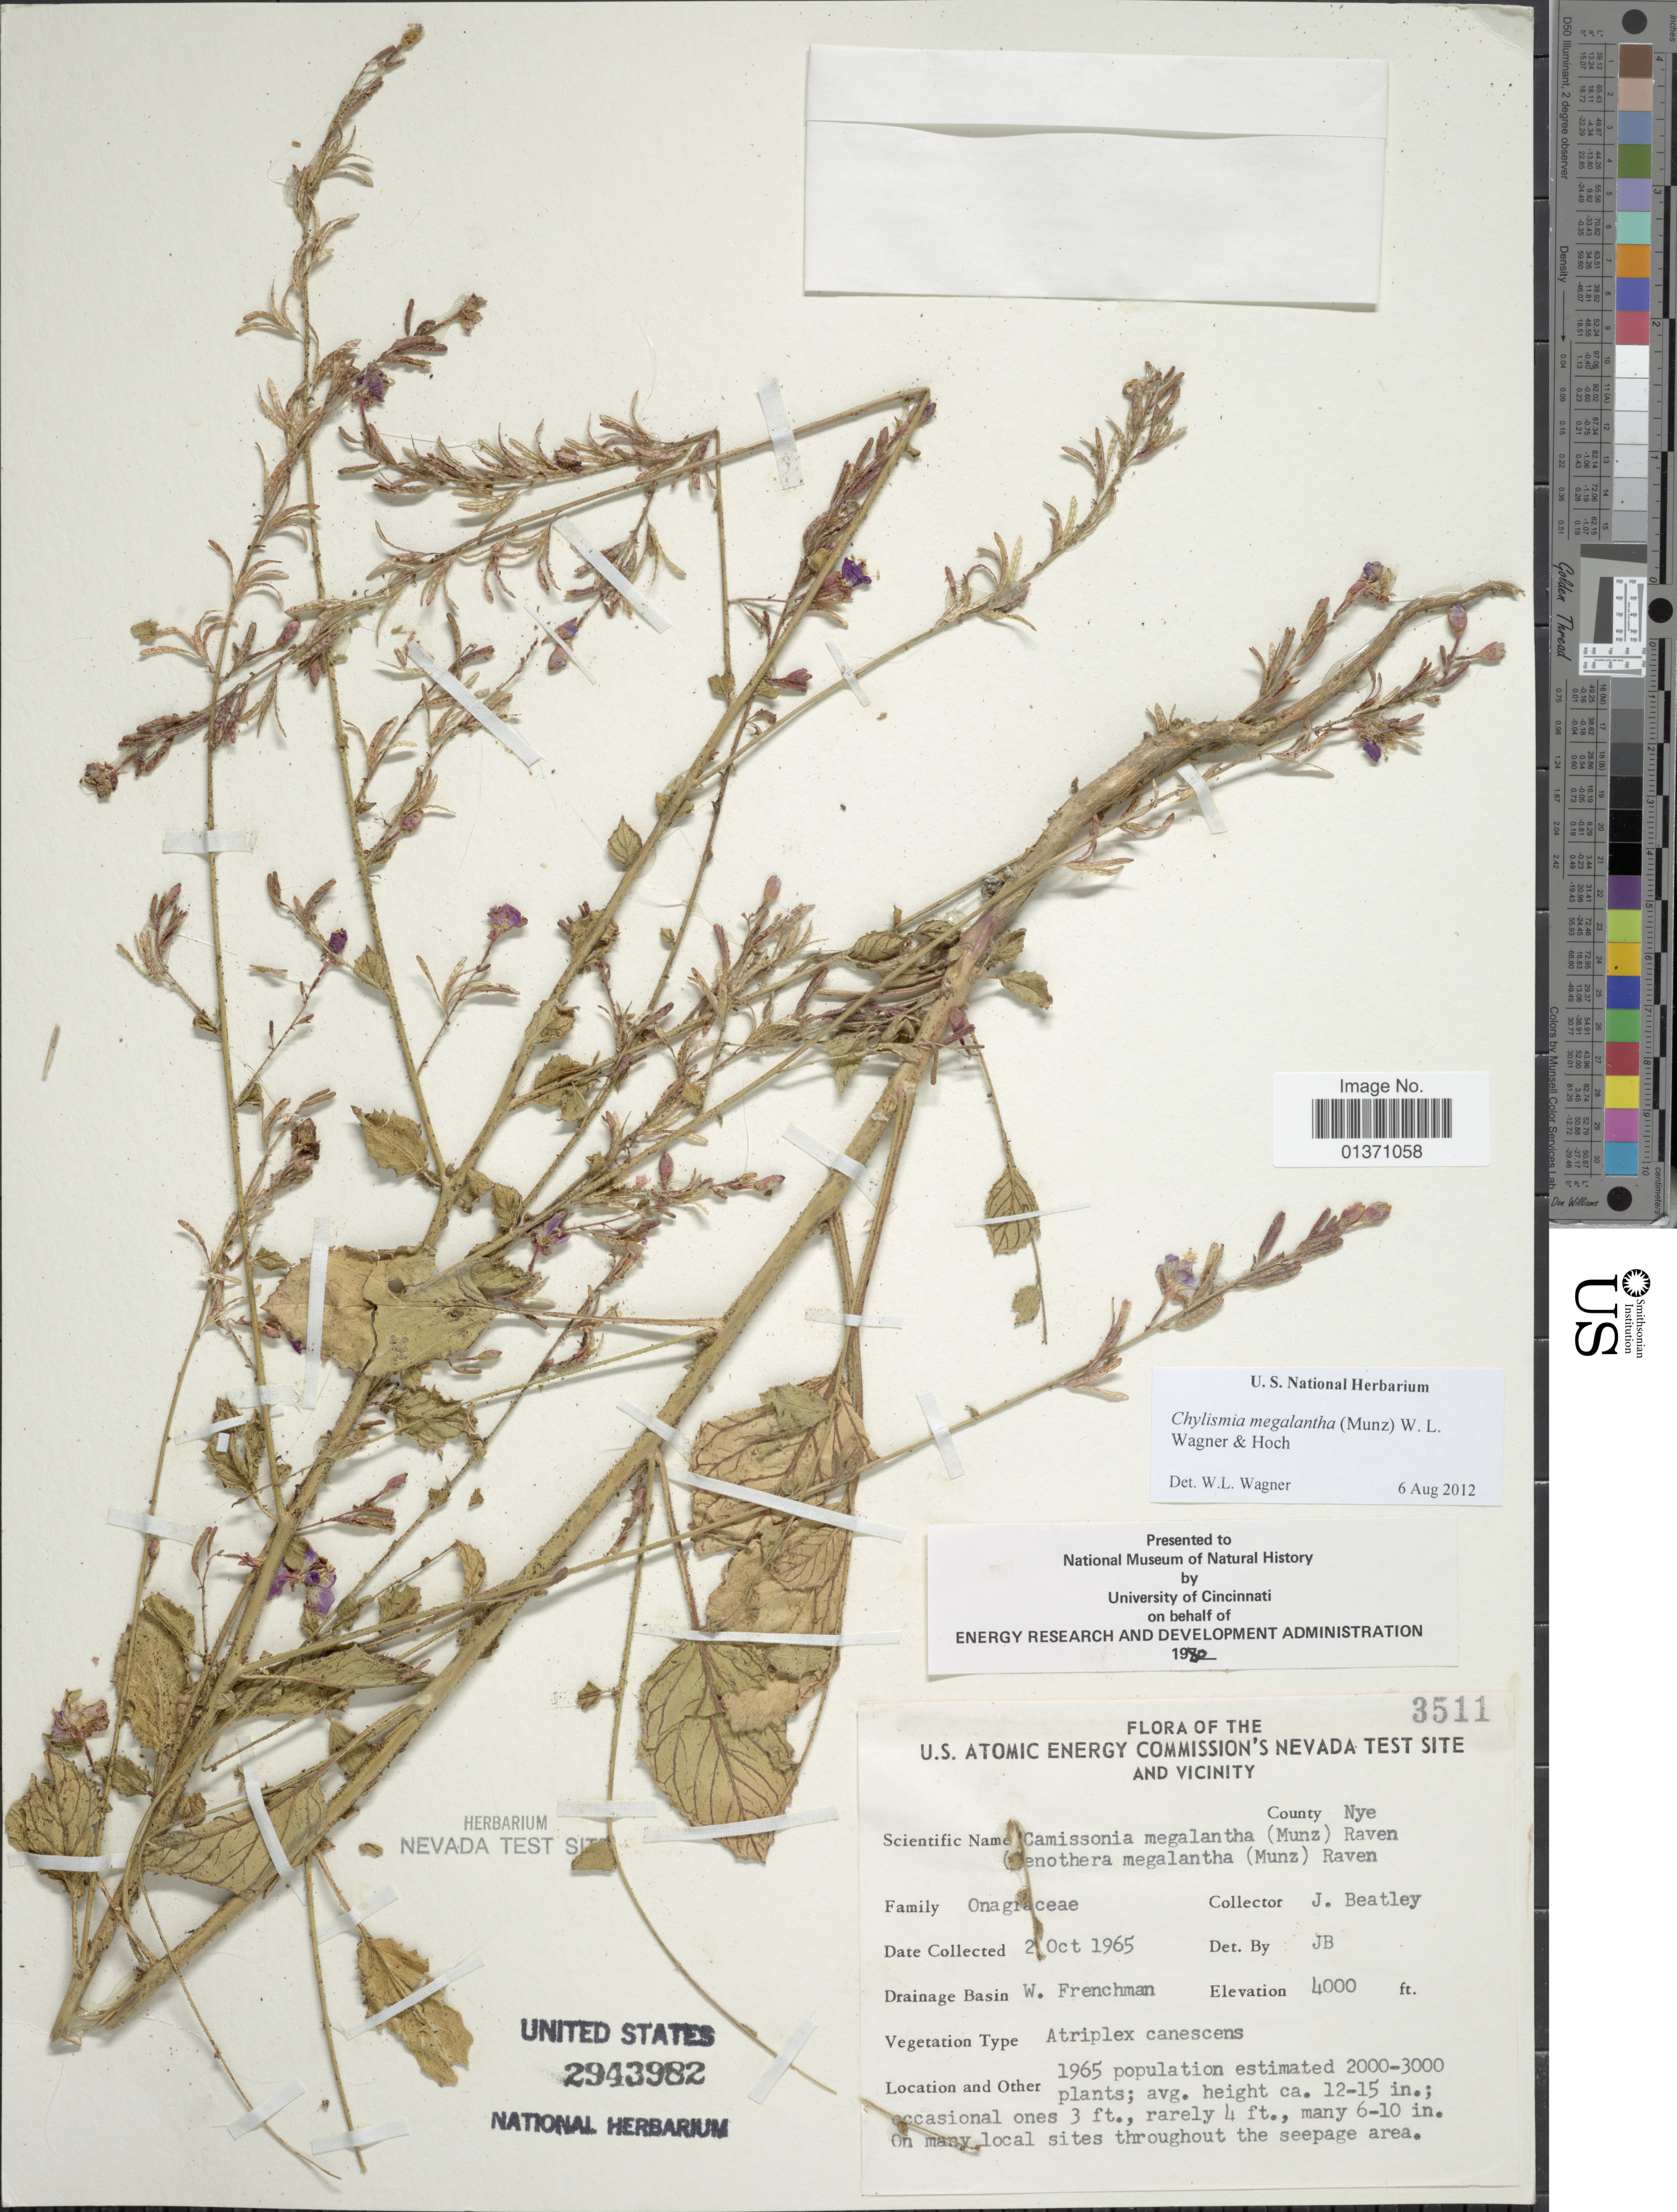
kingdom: Plantae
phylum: Tracheophyta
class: Magnoliopsida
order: Myrtales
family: Onagraceae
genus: Chylismia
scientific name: Chylismia megalantha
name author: (Munz) W.L. Wagner & Hoch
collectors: J. C. Beatley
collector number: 3511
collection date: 1965-10-02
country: United States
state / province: Nevada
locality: U. S. Atomic Energy Commission's Nevada Test Site and Vicinity, W. Frenchman, on many local sites throughout the seepage area, County Nye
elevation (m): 1219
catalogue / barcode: US 2943982